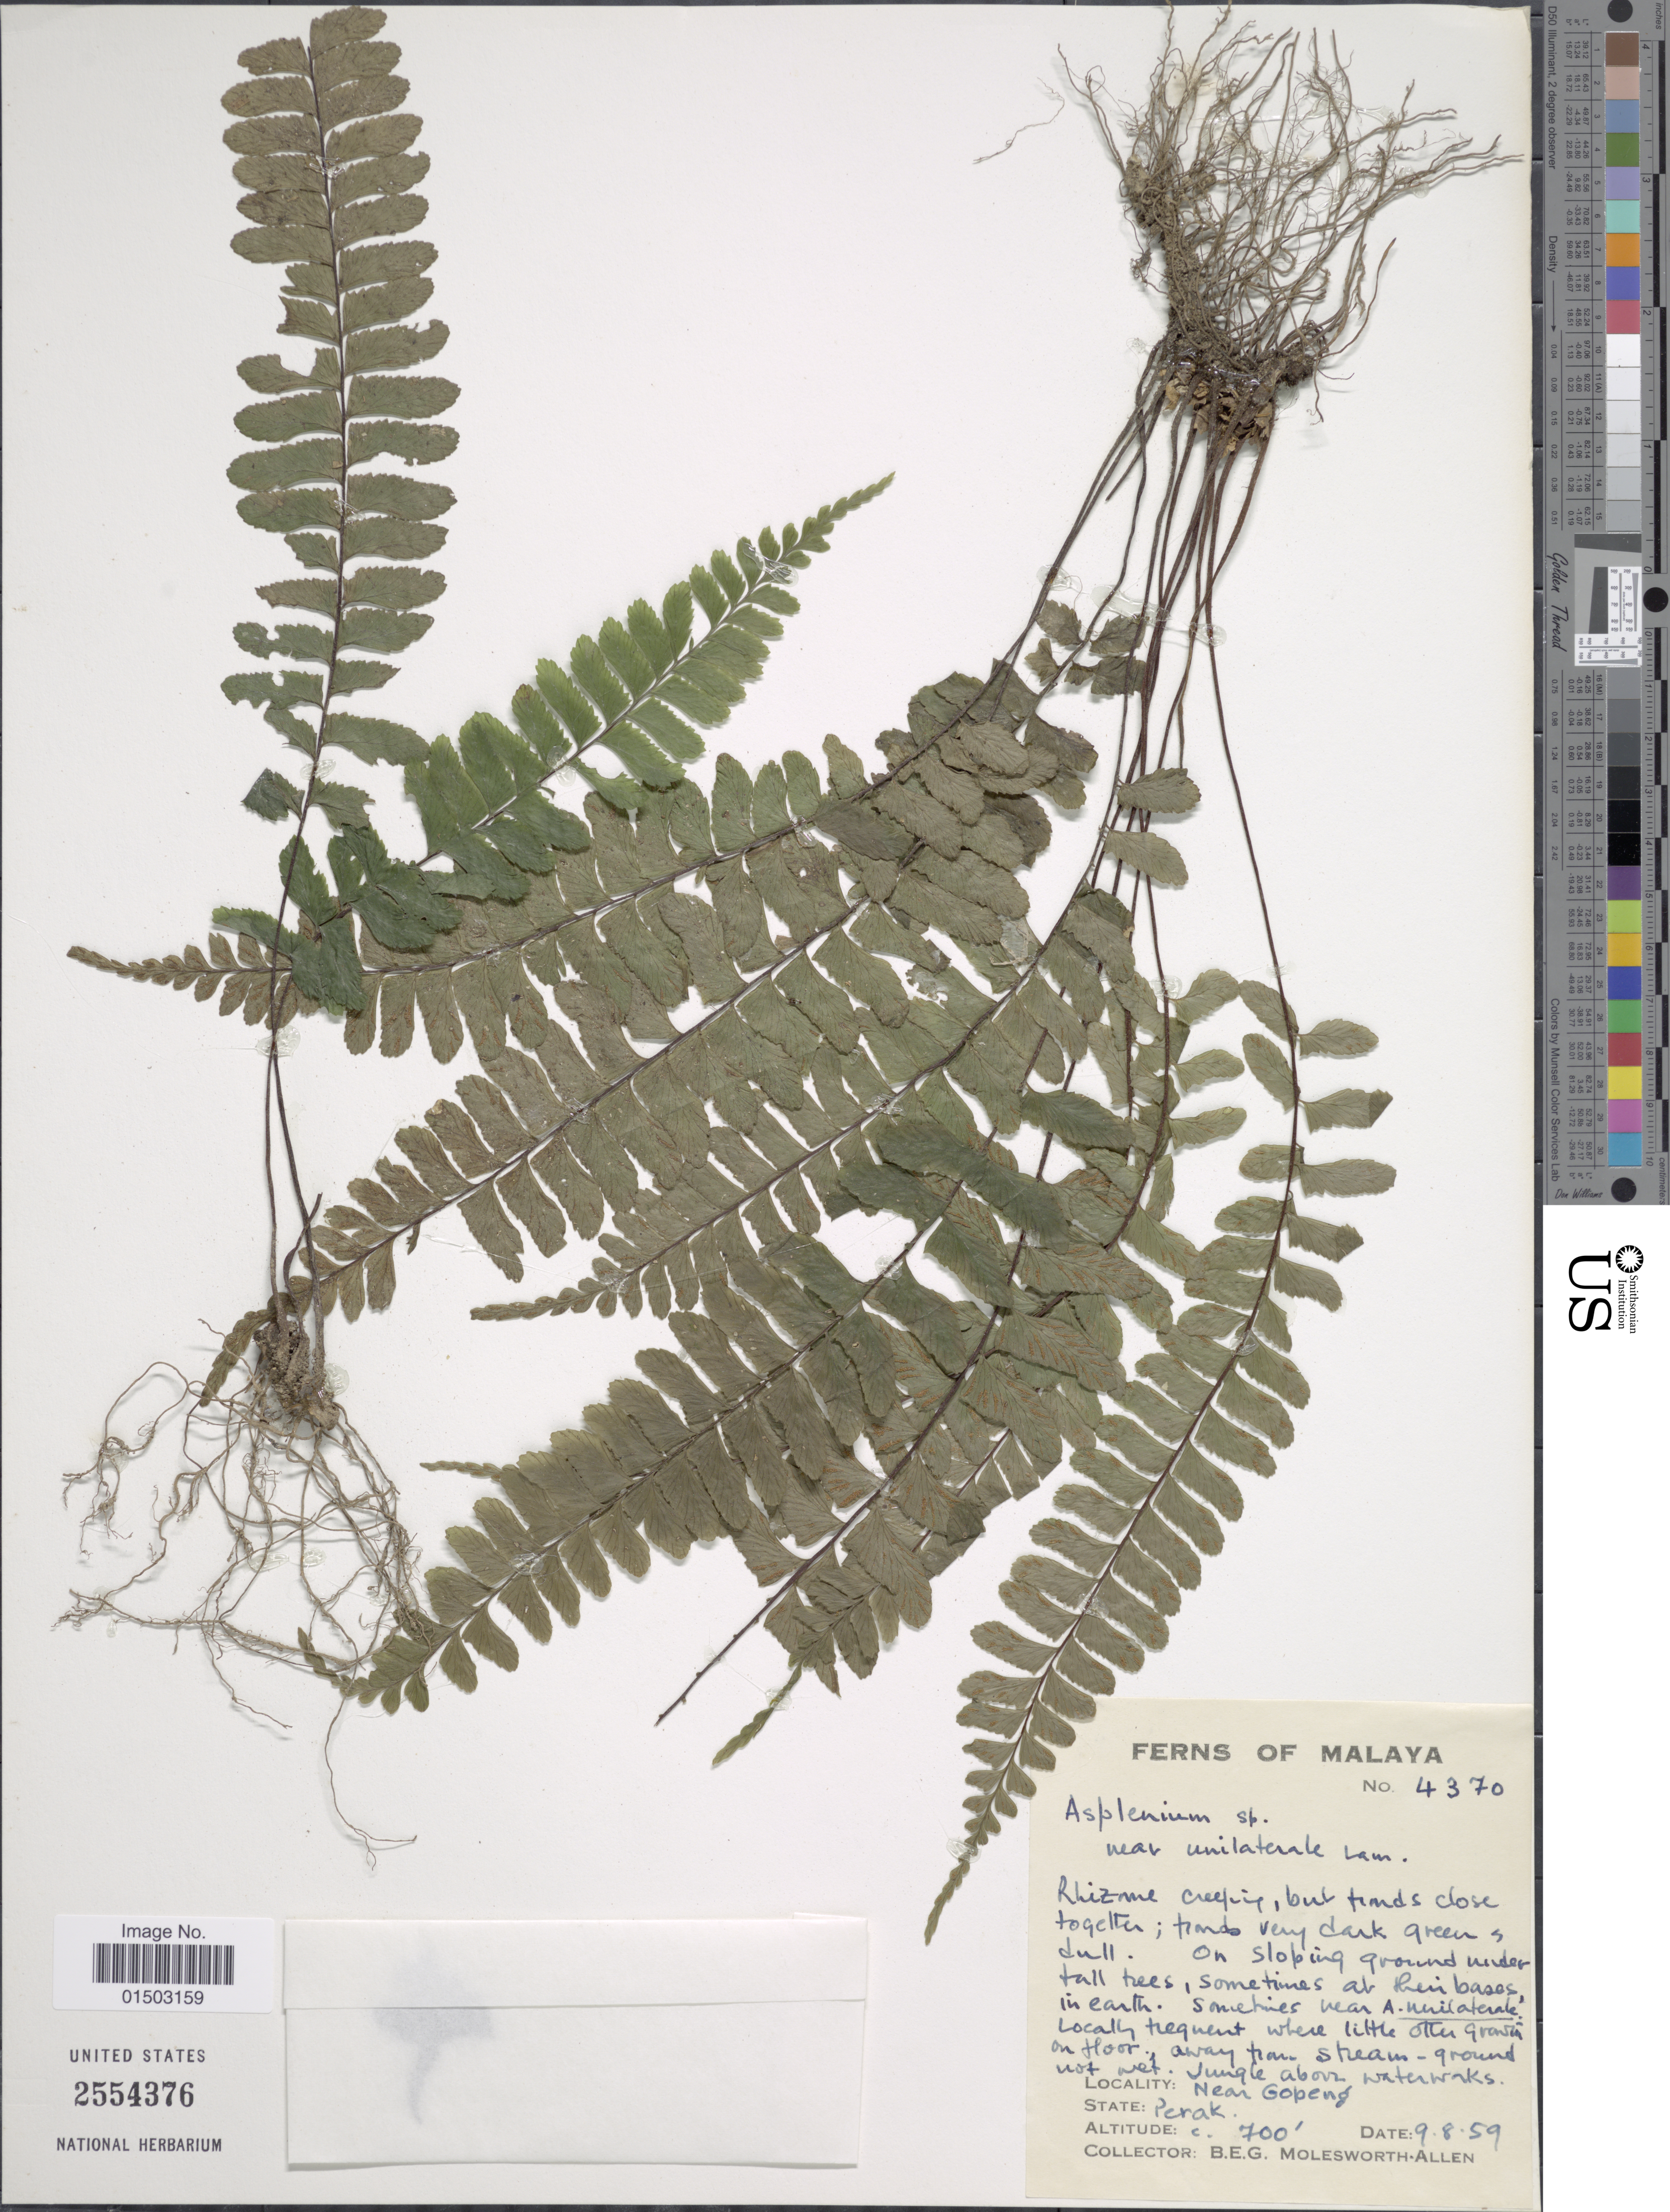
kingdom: Plantae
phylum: Tracheophyta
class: Polypodiopsida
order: Polypodiales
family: Aspleniaceae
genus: Hymenasplenium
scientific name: Hymenasplenium unilaterale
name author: (Lam.) Hayata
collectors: B. E. G. Molesworth-Allen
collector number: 4370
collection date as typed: Transcribed d/m/y: 9/8/59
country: Malaysia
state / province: Perak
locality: Malaya. Jungle above waterworks, near Gopeng.State: Perak.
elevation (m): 213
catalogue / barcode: US 2554376